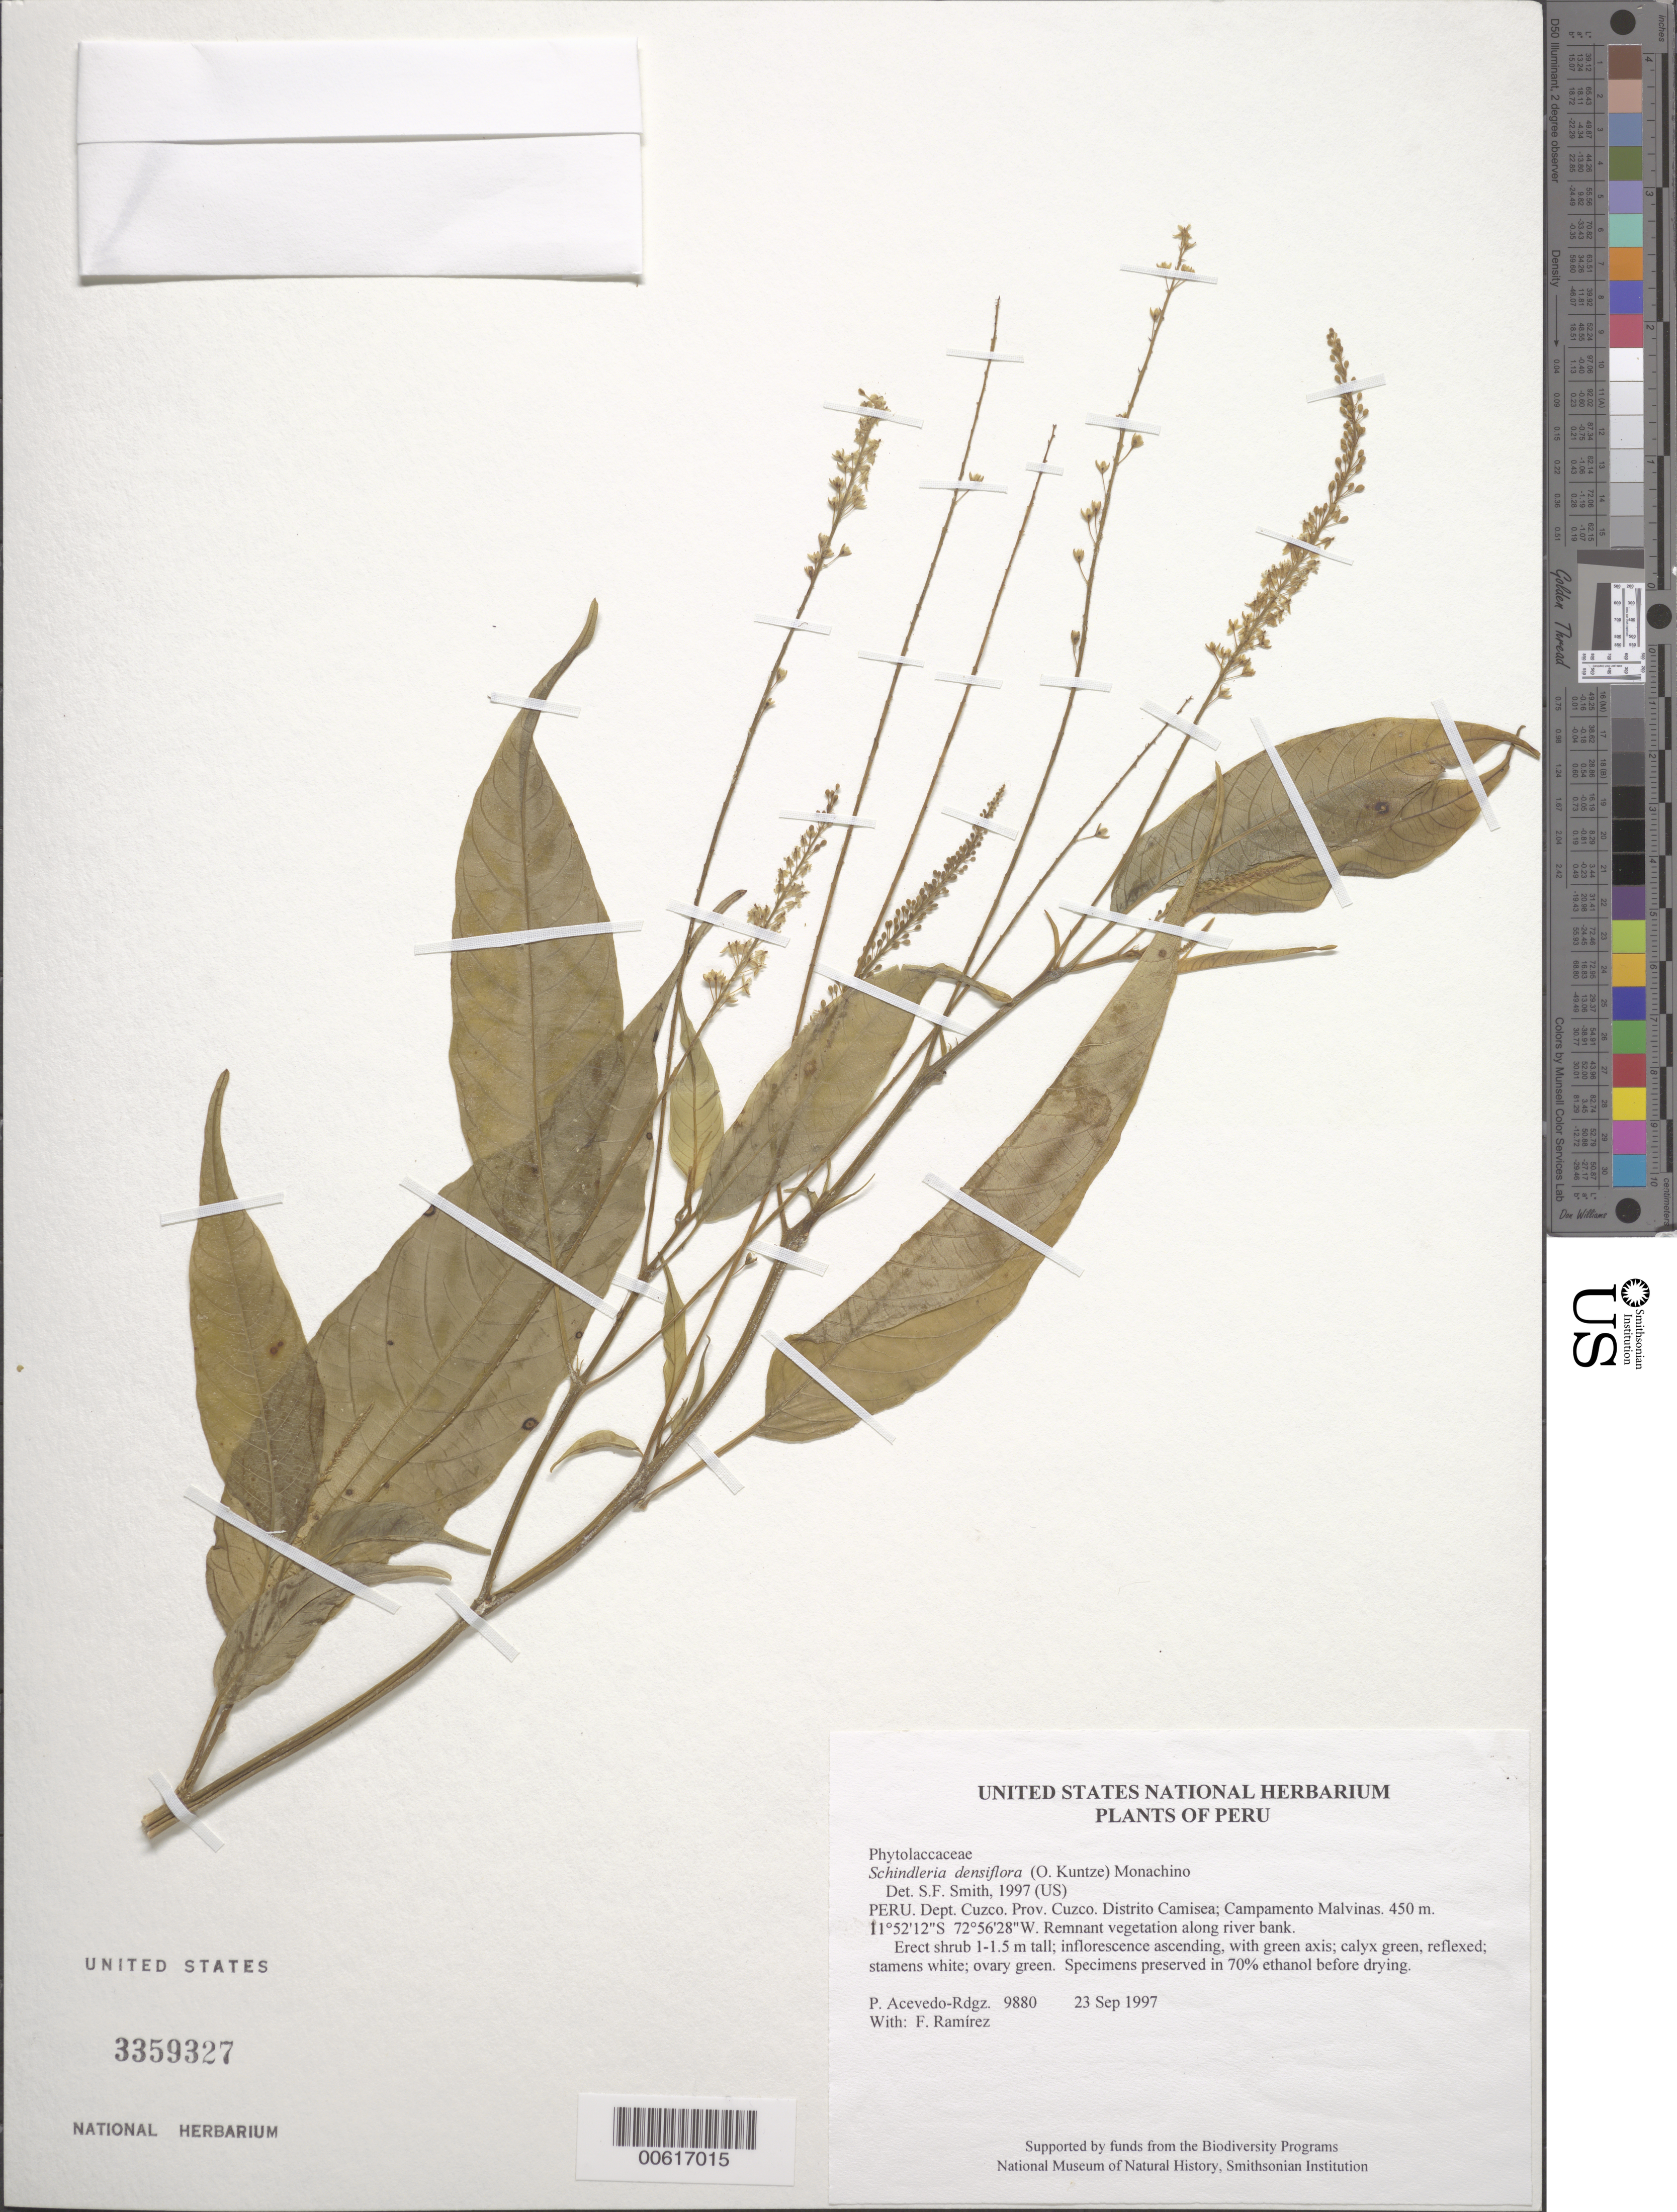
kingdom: Plantae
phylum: Tracheophyta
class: Magnoliopsida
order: Caryophyllales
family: Phytolaccaceae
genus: Schindleria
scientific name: Schindleria densiflora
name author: (Kuntze) Monach.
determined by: Smith, Stephen F., (US), NMNH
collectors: P. Acevedo-Rodr. & F. Ramirez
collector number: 9880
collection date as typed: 23 Sep 1997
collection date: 1997-09-23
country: Peru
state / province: Cusco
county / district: Cusco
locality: Distrito Camisea; Campamento Malvinas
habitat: Remnant vegetation along river bank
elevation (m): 450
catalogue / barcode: US 3359327